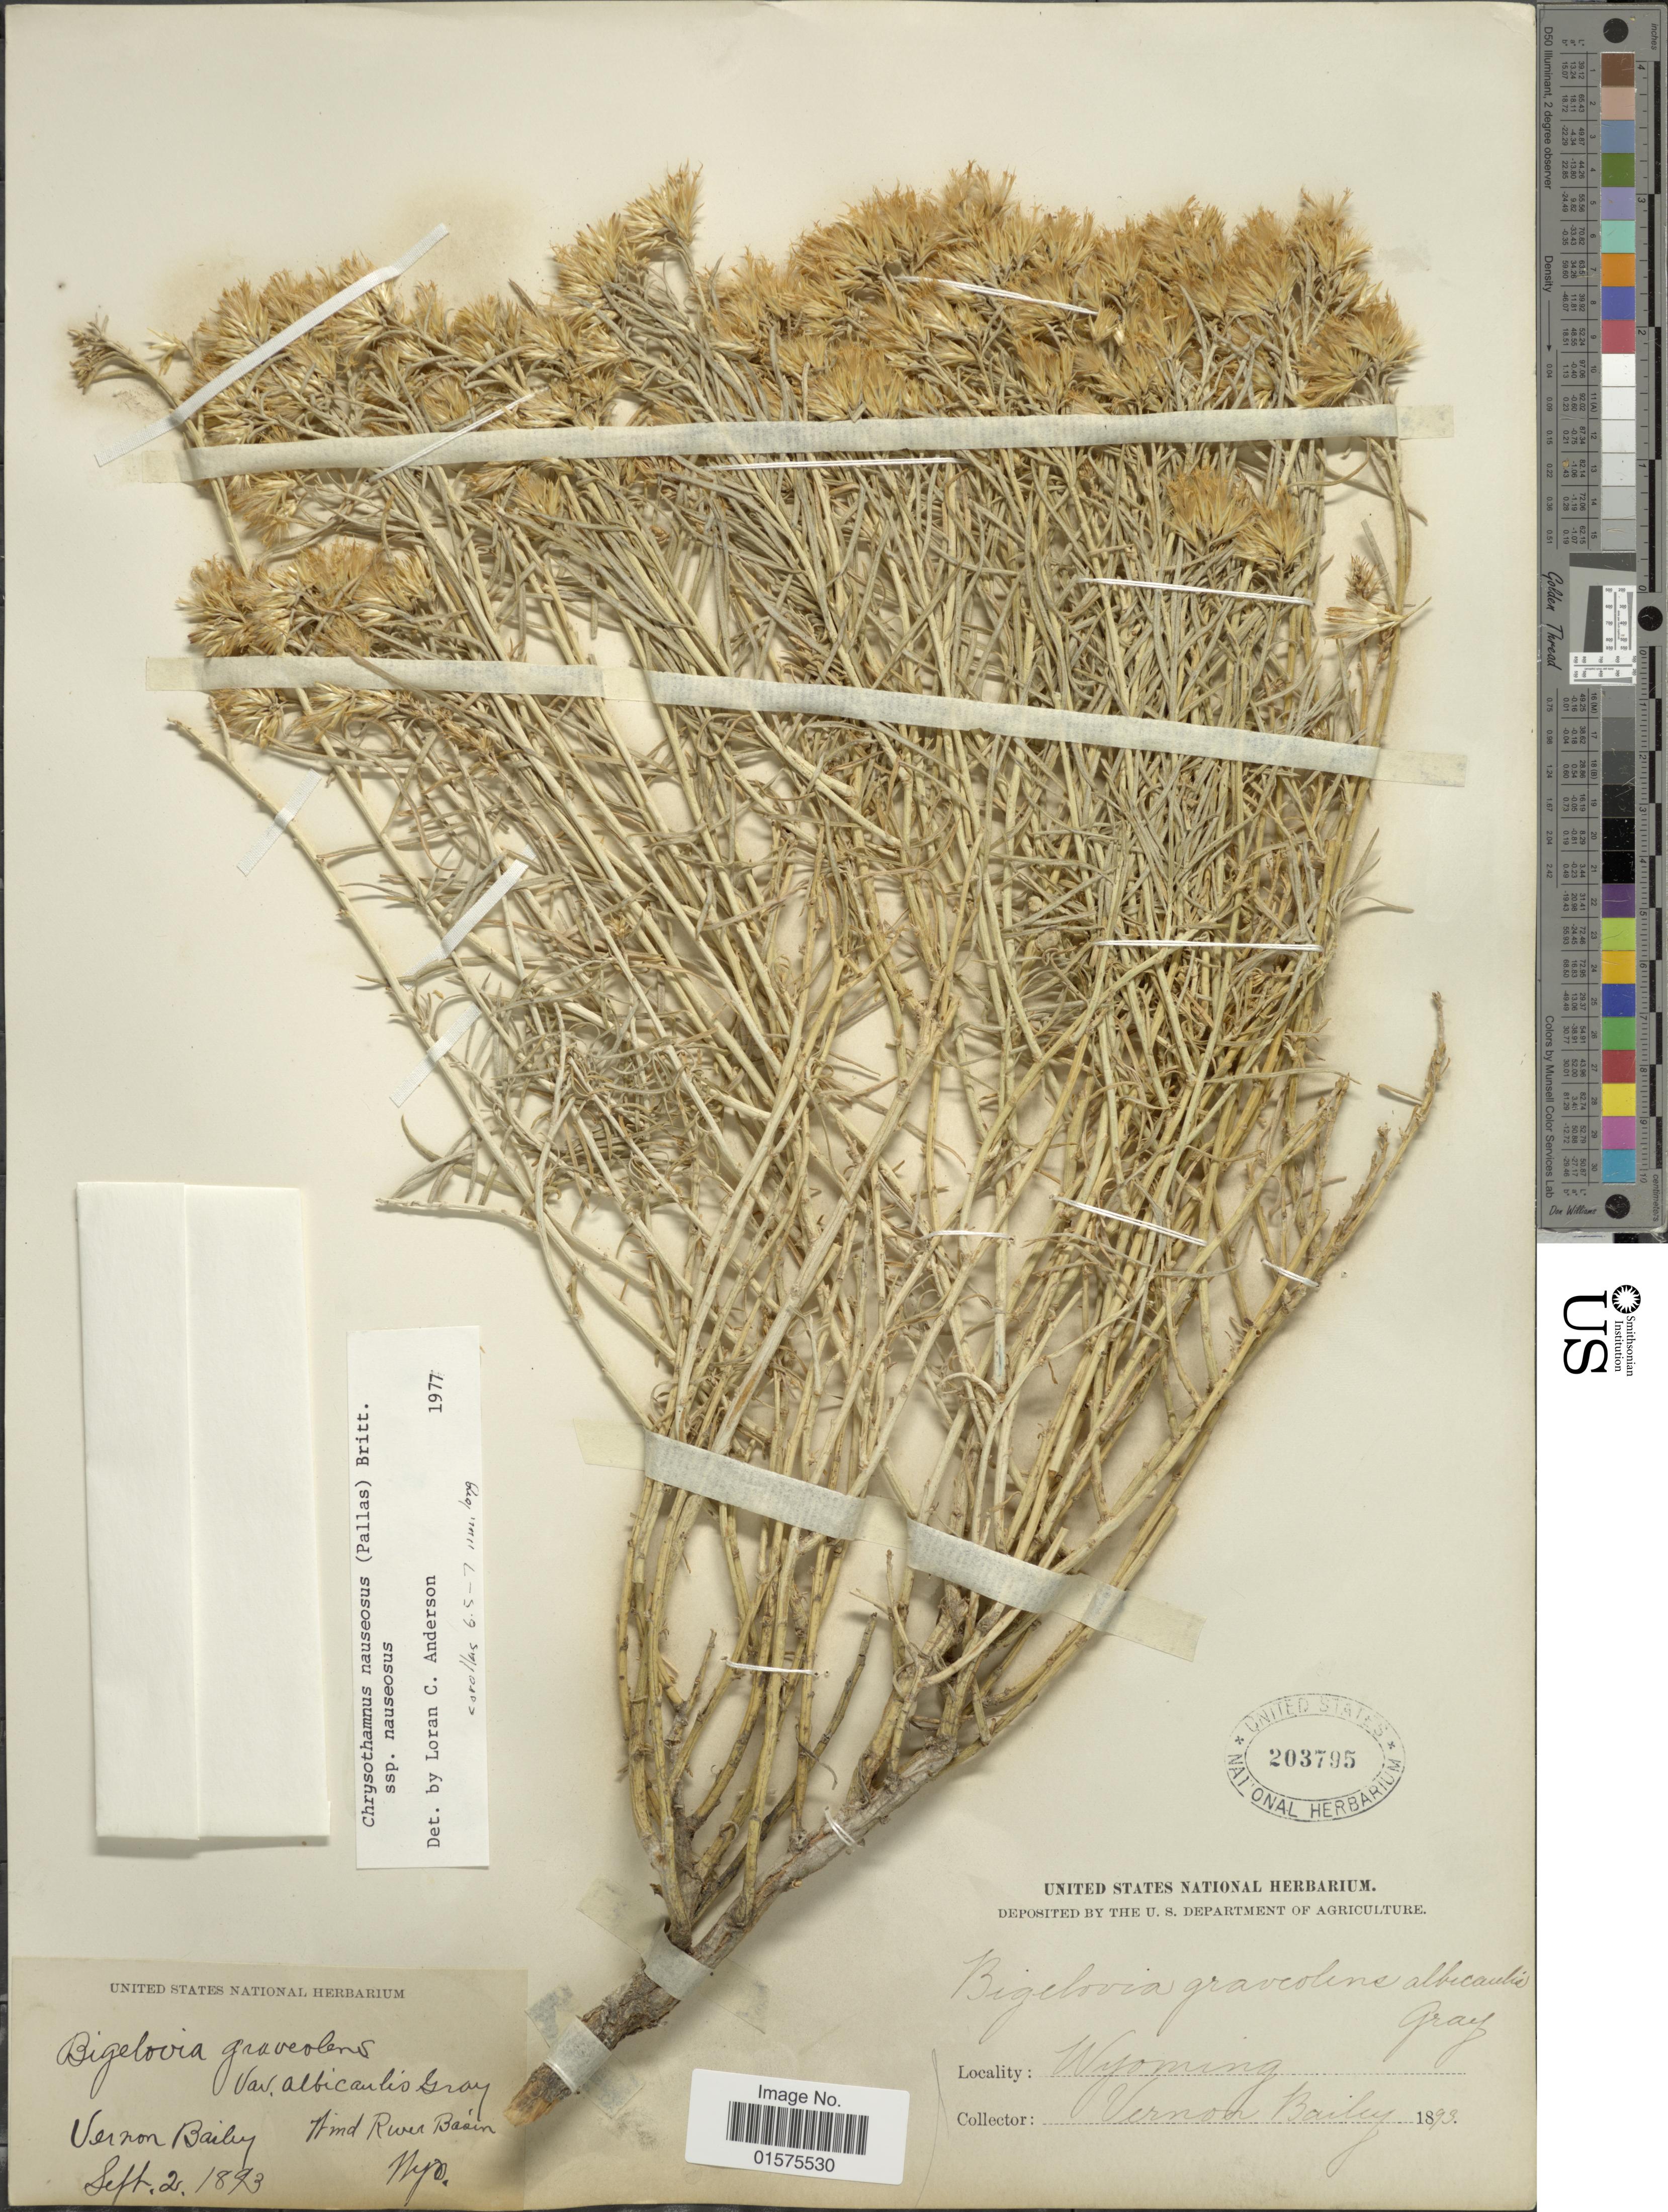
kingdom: Plantae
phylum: Tracheophyta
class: Magnoliopsida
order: Asterales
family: Asteraceae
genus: Ericameria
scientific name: Ericameria nauseosa var. nauseosa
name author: (Pall. ex Pursh) G.L. Nesom & G.I. Baird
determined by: Urbatsch, Lowell E., Curator (LSU), Louisiana State University (UNITED STATES)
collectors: V. O. Bailey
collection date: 1893-09-02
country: United States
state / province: Wyoming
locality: Wind River Basin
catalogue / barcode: US 203795